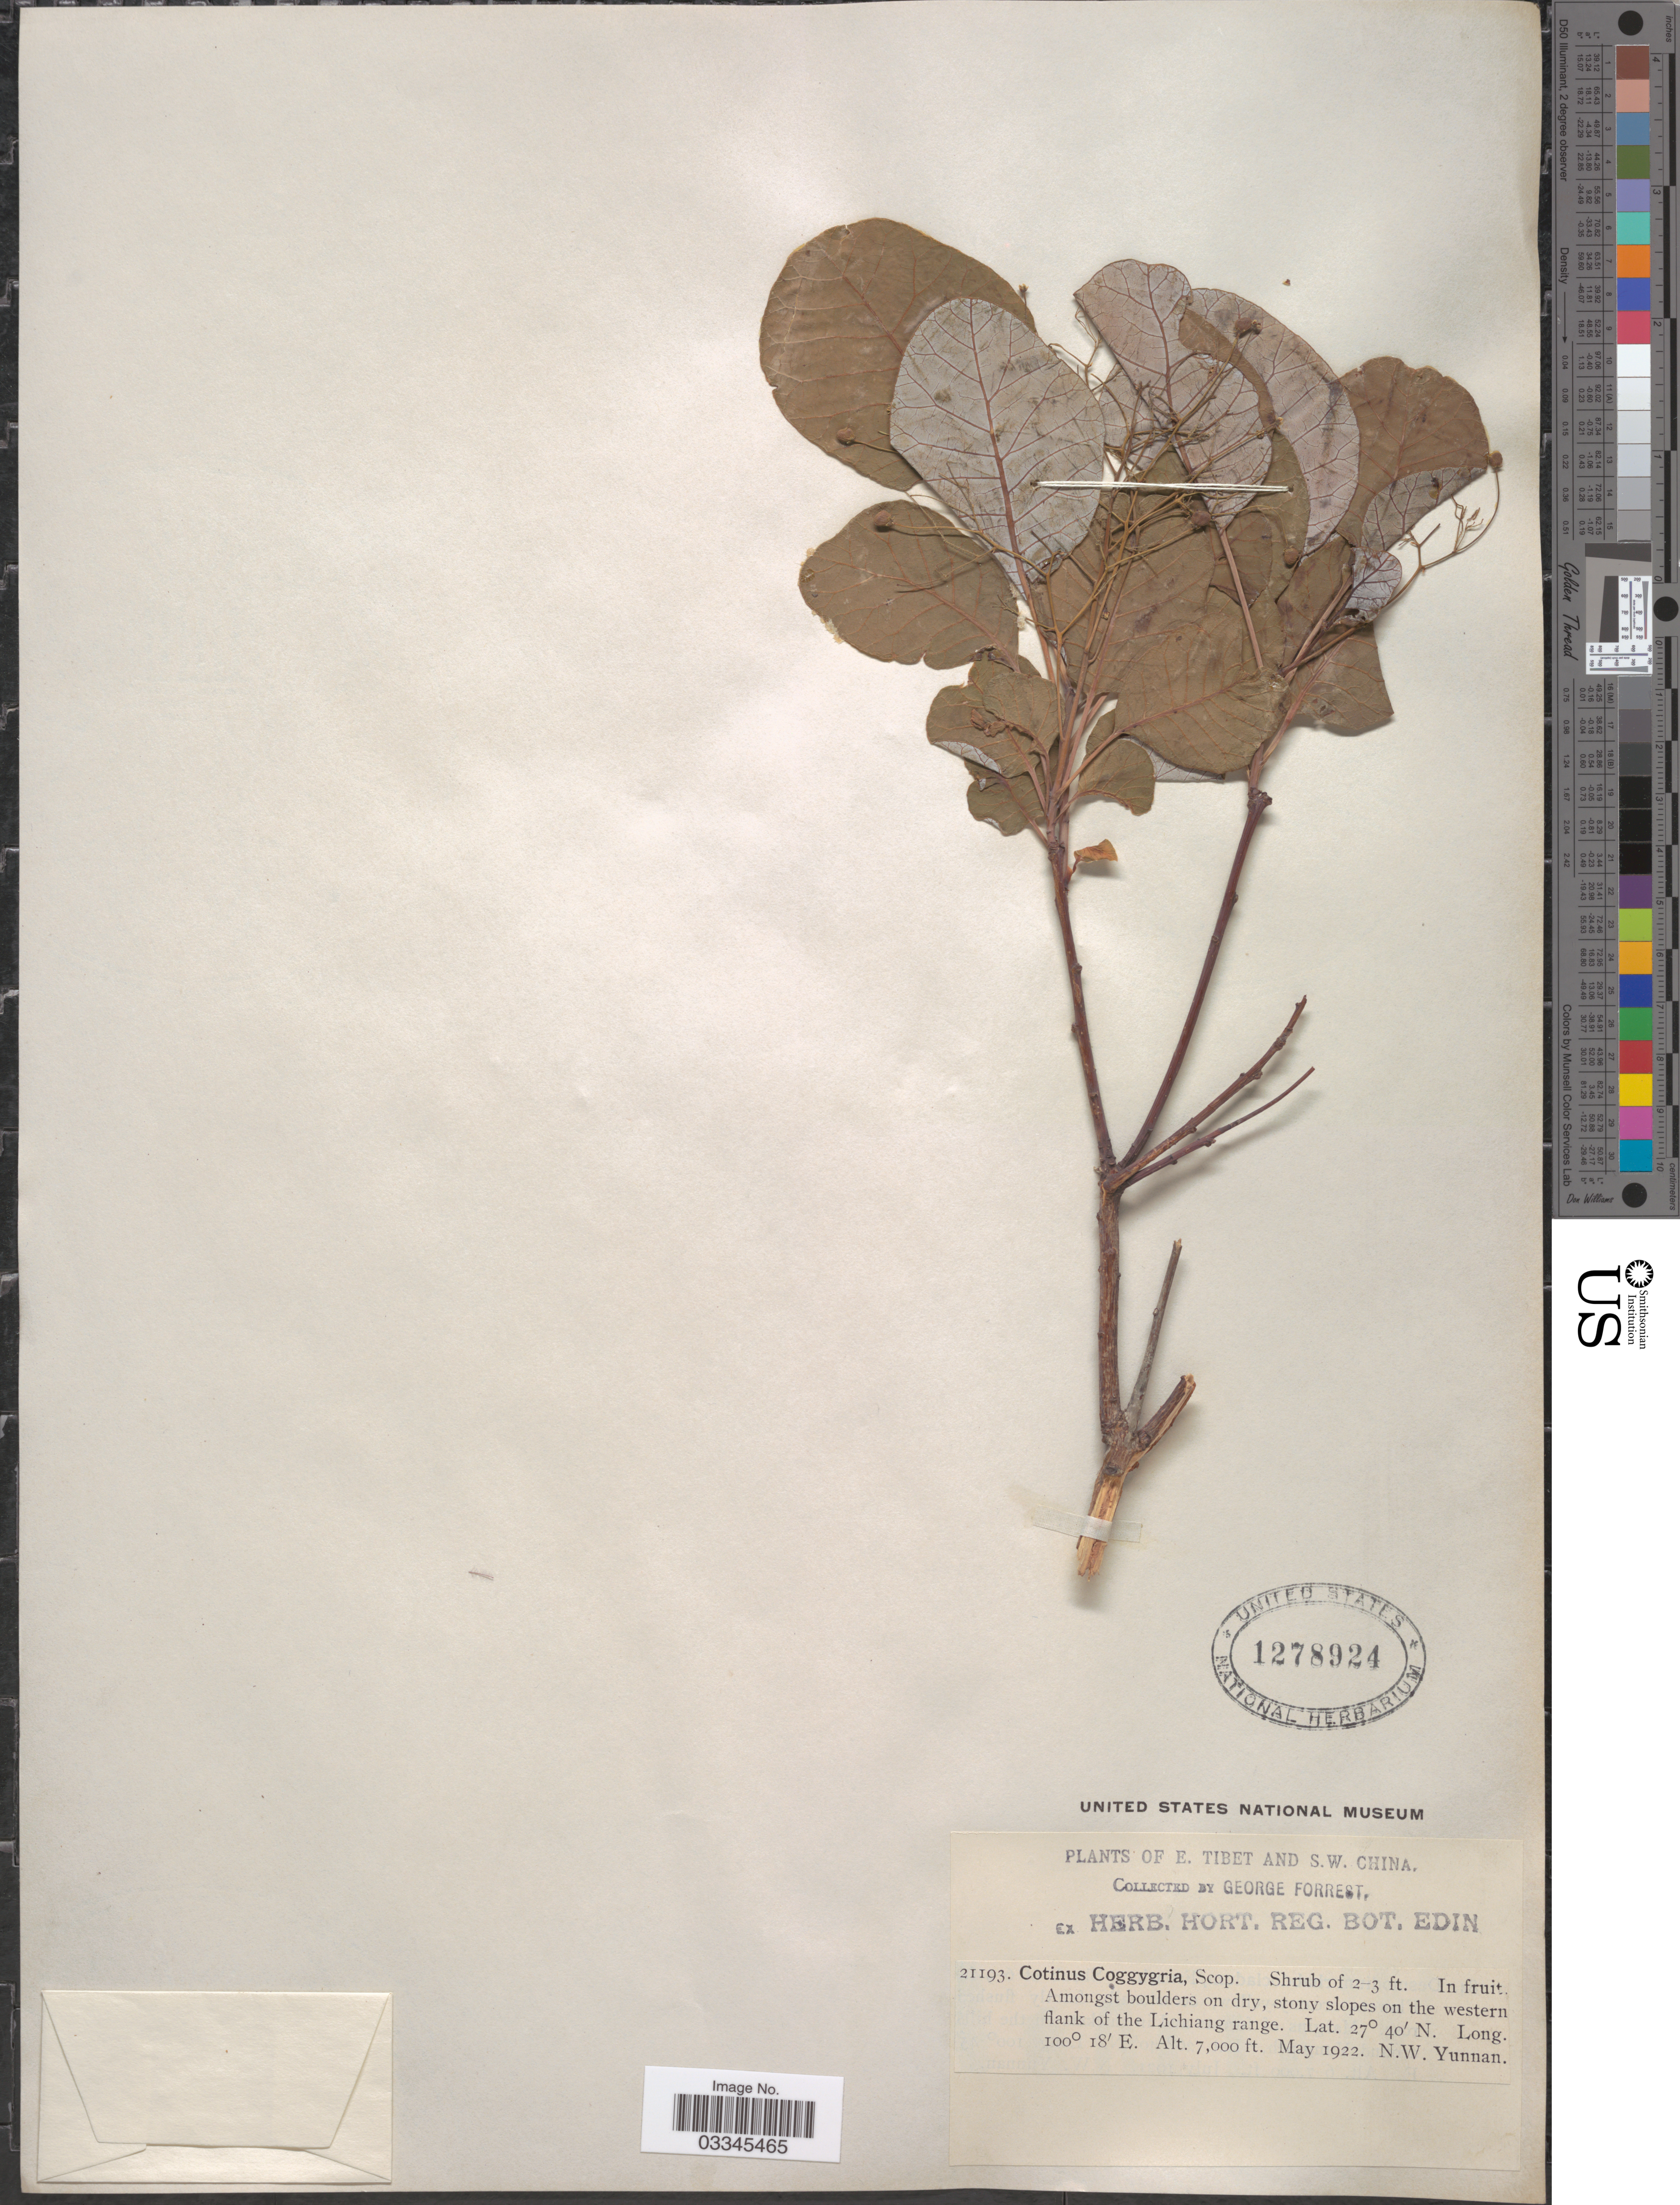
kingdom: Plantae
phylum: Tracheophyta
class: Magnoliopsida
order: Sapindales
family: Anacardiaceae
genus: Cotinus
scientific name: Cotinus coggygria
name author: Scop.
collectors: G. Forrest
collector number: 21193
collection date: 1922-05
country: China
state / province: Yunnan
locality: S.W. China. Stony slopes on the western flank of the Lichiang range. N.W. Yunnan.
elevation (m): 2134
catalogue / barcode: US 1278924